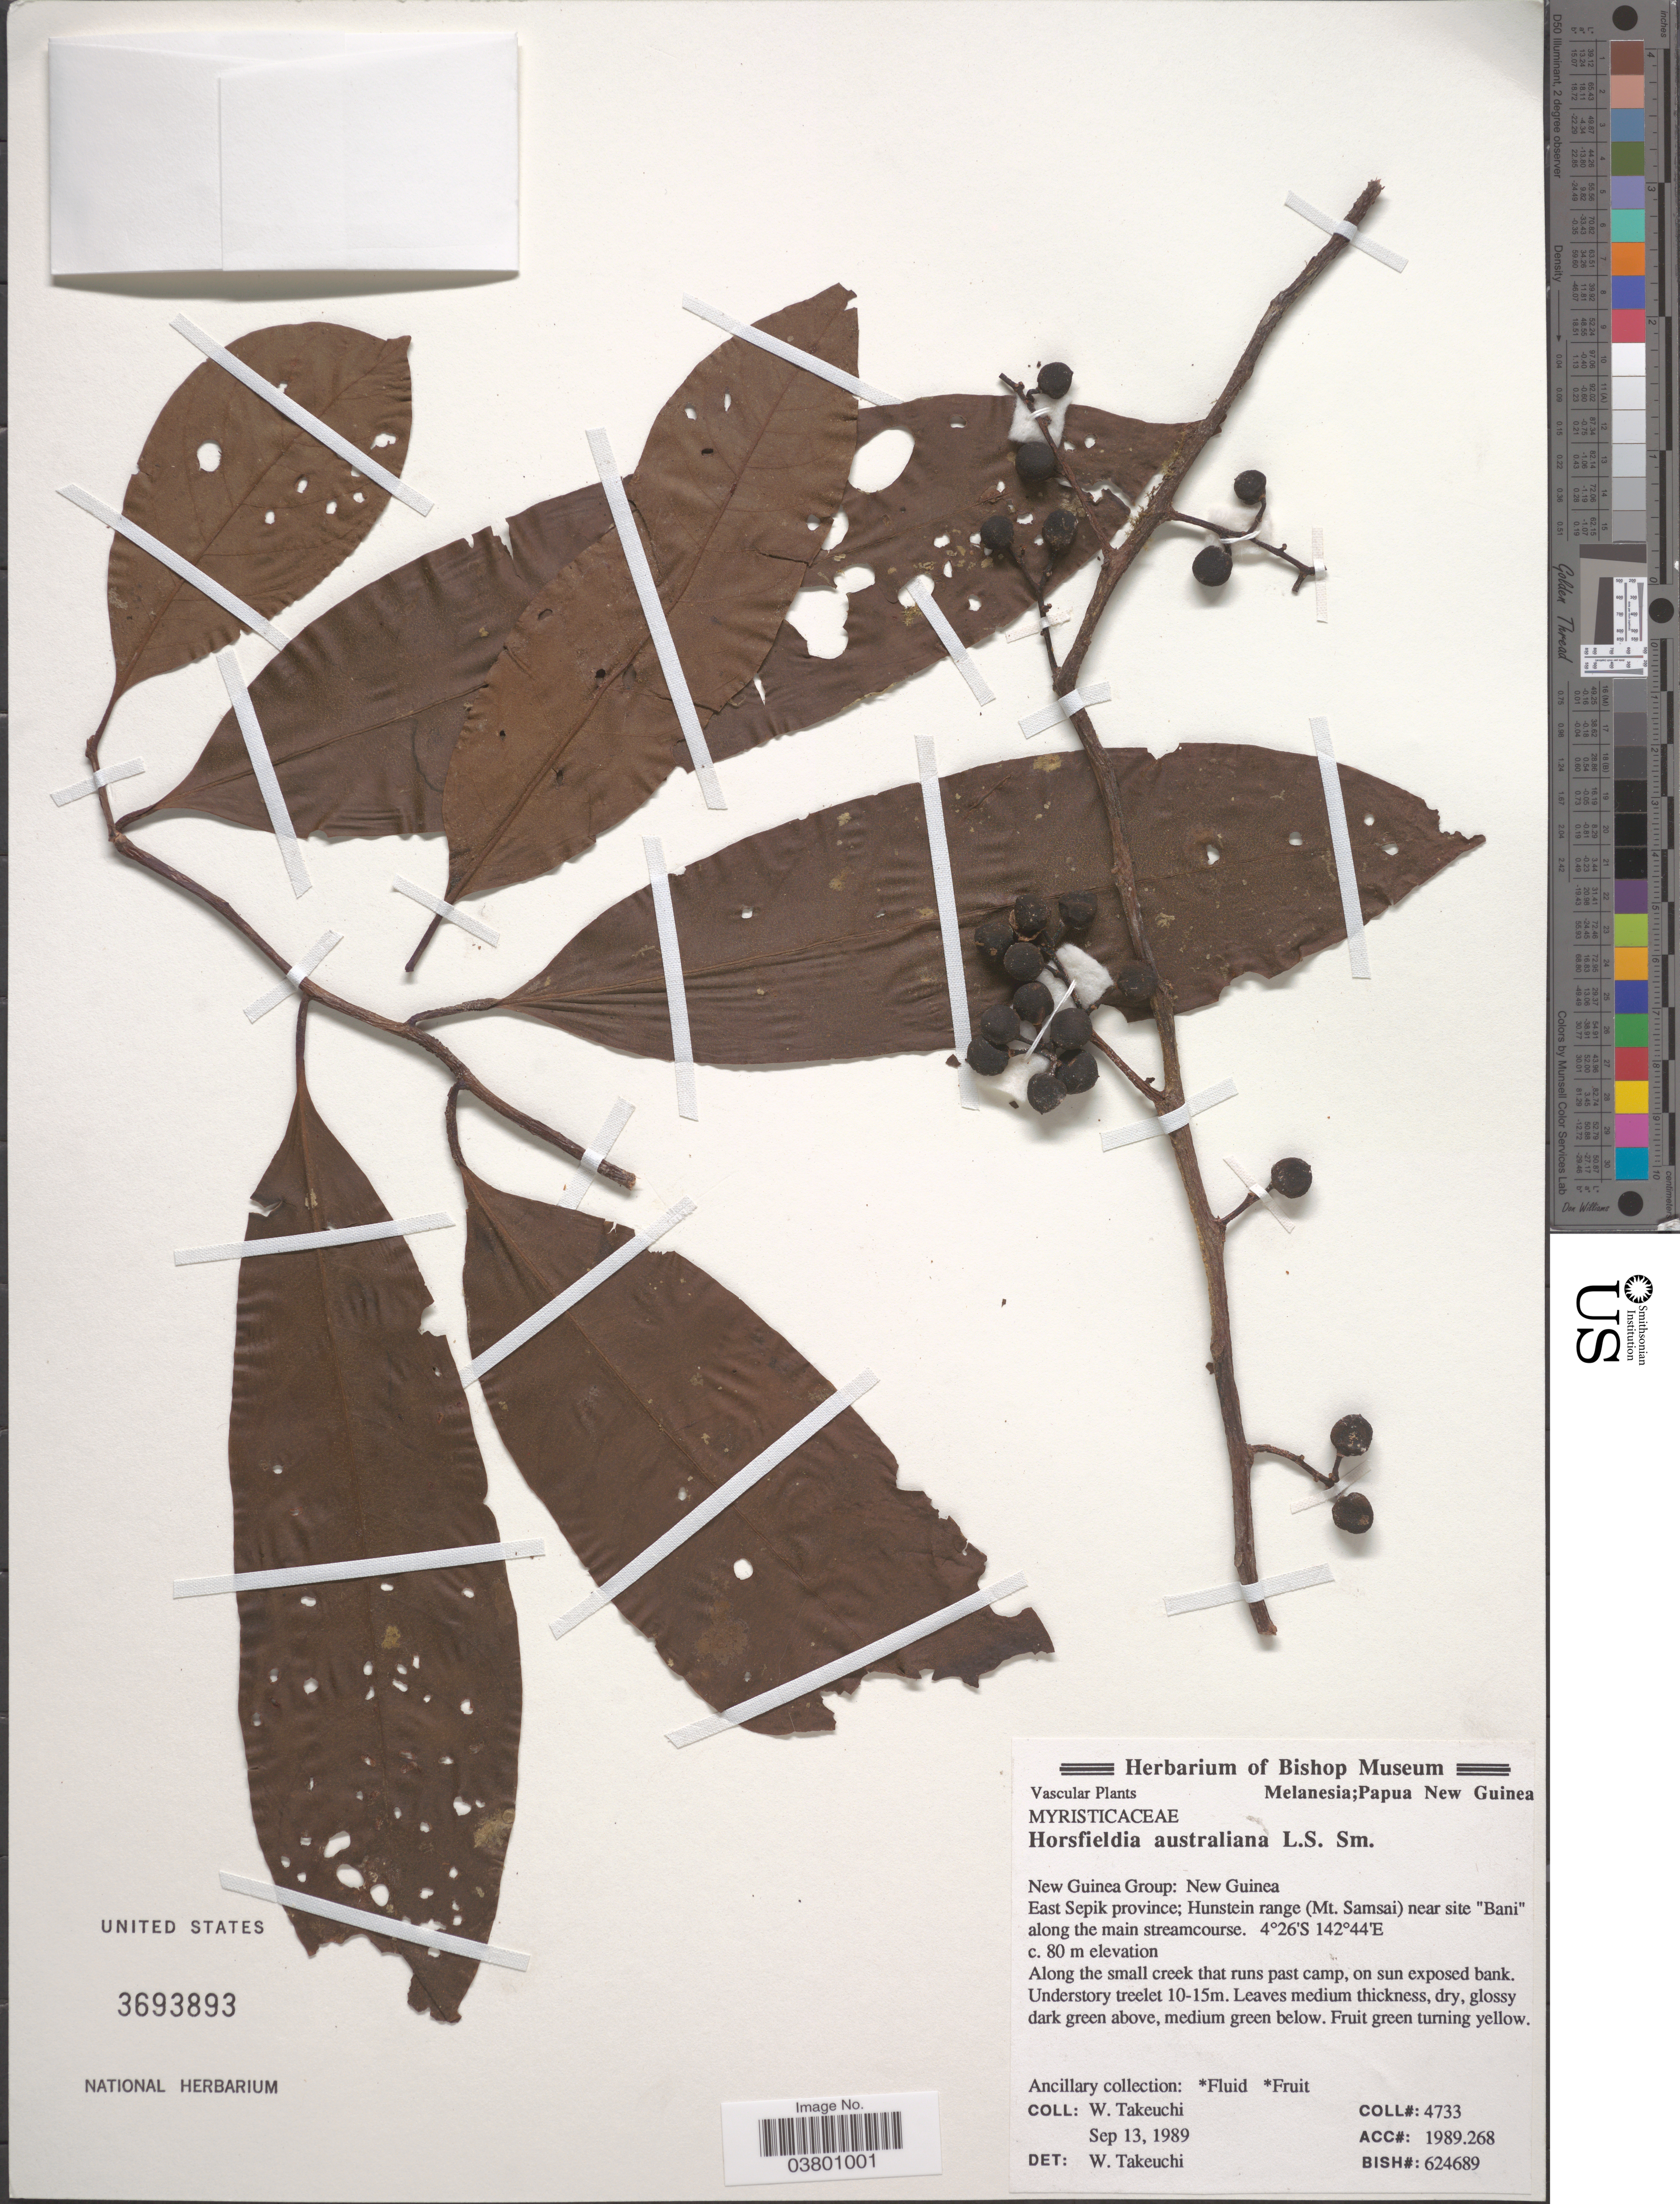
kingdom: Plantae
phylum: Tracheophyta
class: Magnoliopsida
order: Magnoliales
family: Myristicaceae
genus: Horsfieldia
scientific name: Horsfieldia australiana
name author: S.T. Blake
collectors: W. Takeuchi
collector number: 4733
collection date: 1989-09-13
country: Papua New Guinea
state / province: East Sepik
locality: New Guinea Group: New Guinea. Hunstein range (Mt. Samsai) near site "Bani" along the main streamcourse.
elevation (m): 80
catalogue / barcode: US 3693893